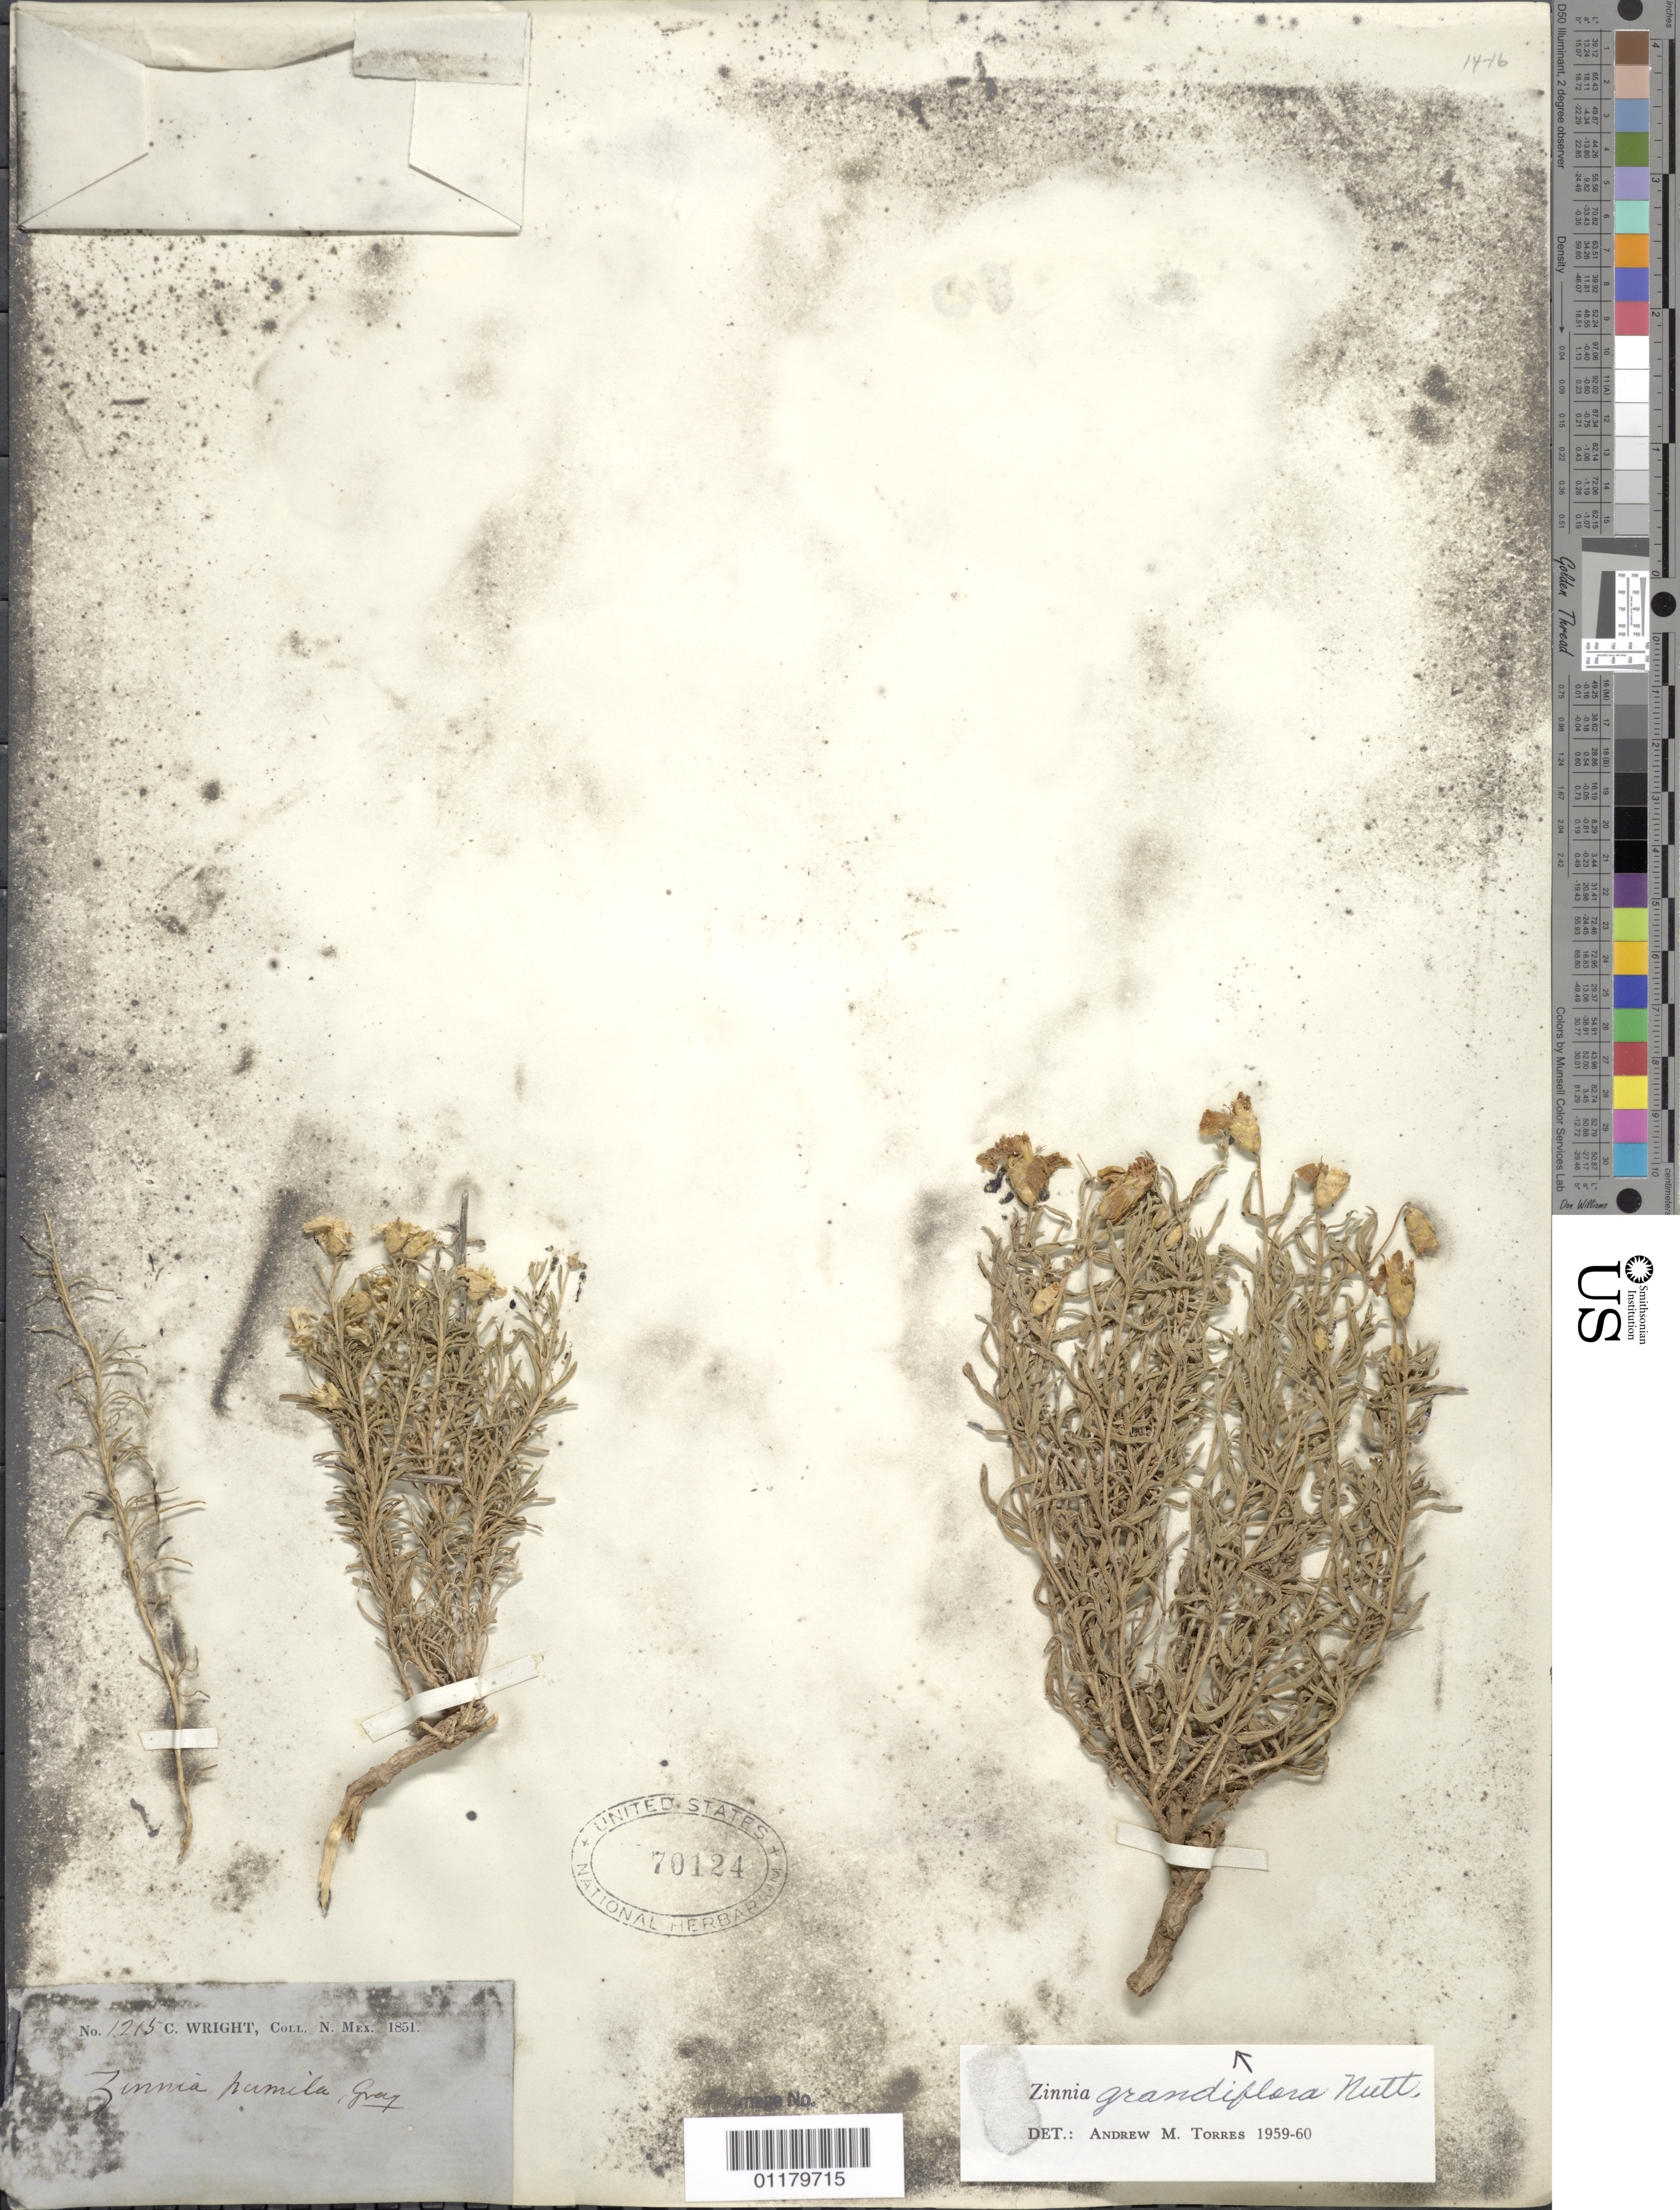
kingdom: Plantae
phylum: Tracheophyta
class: Magnoliopsida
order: Asterales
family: Asteraceae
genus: Zinnia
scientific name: Zinnia grandiflora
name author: Nutt.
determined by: Torres, A. M.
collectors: C. Wright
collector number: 1215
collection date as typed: ---1851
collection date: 1851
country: United States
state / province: New Mexico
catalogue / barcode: US 70124